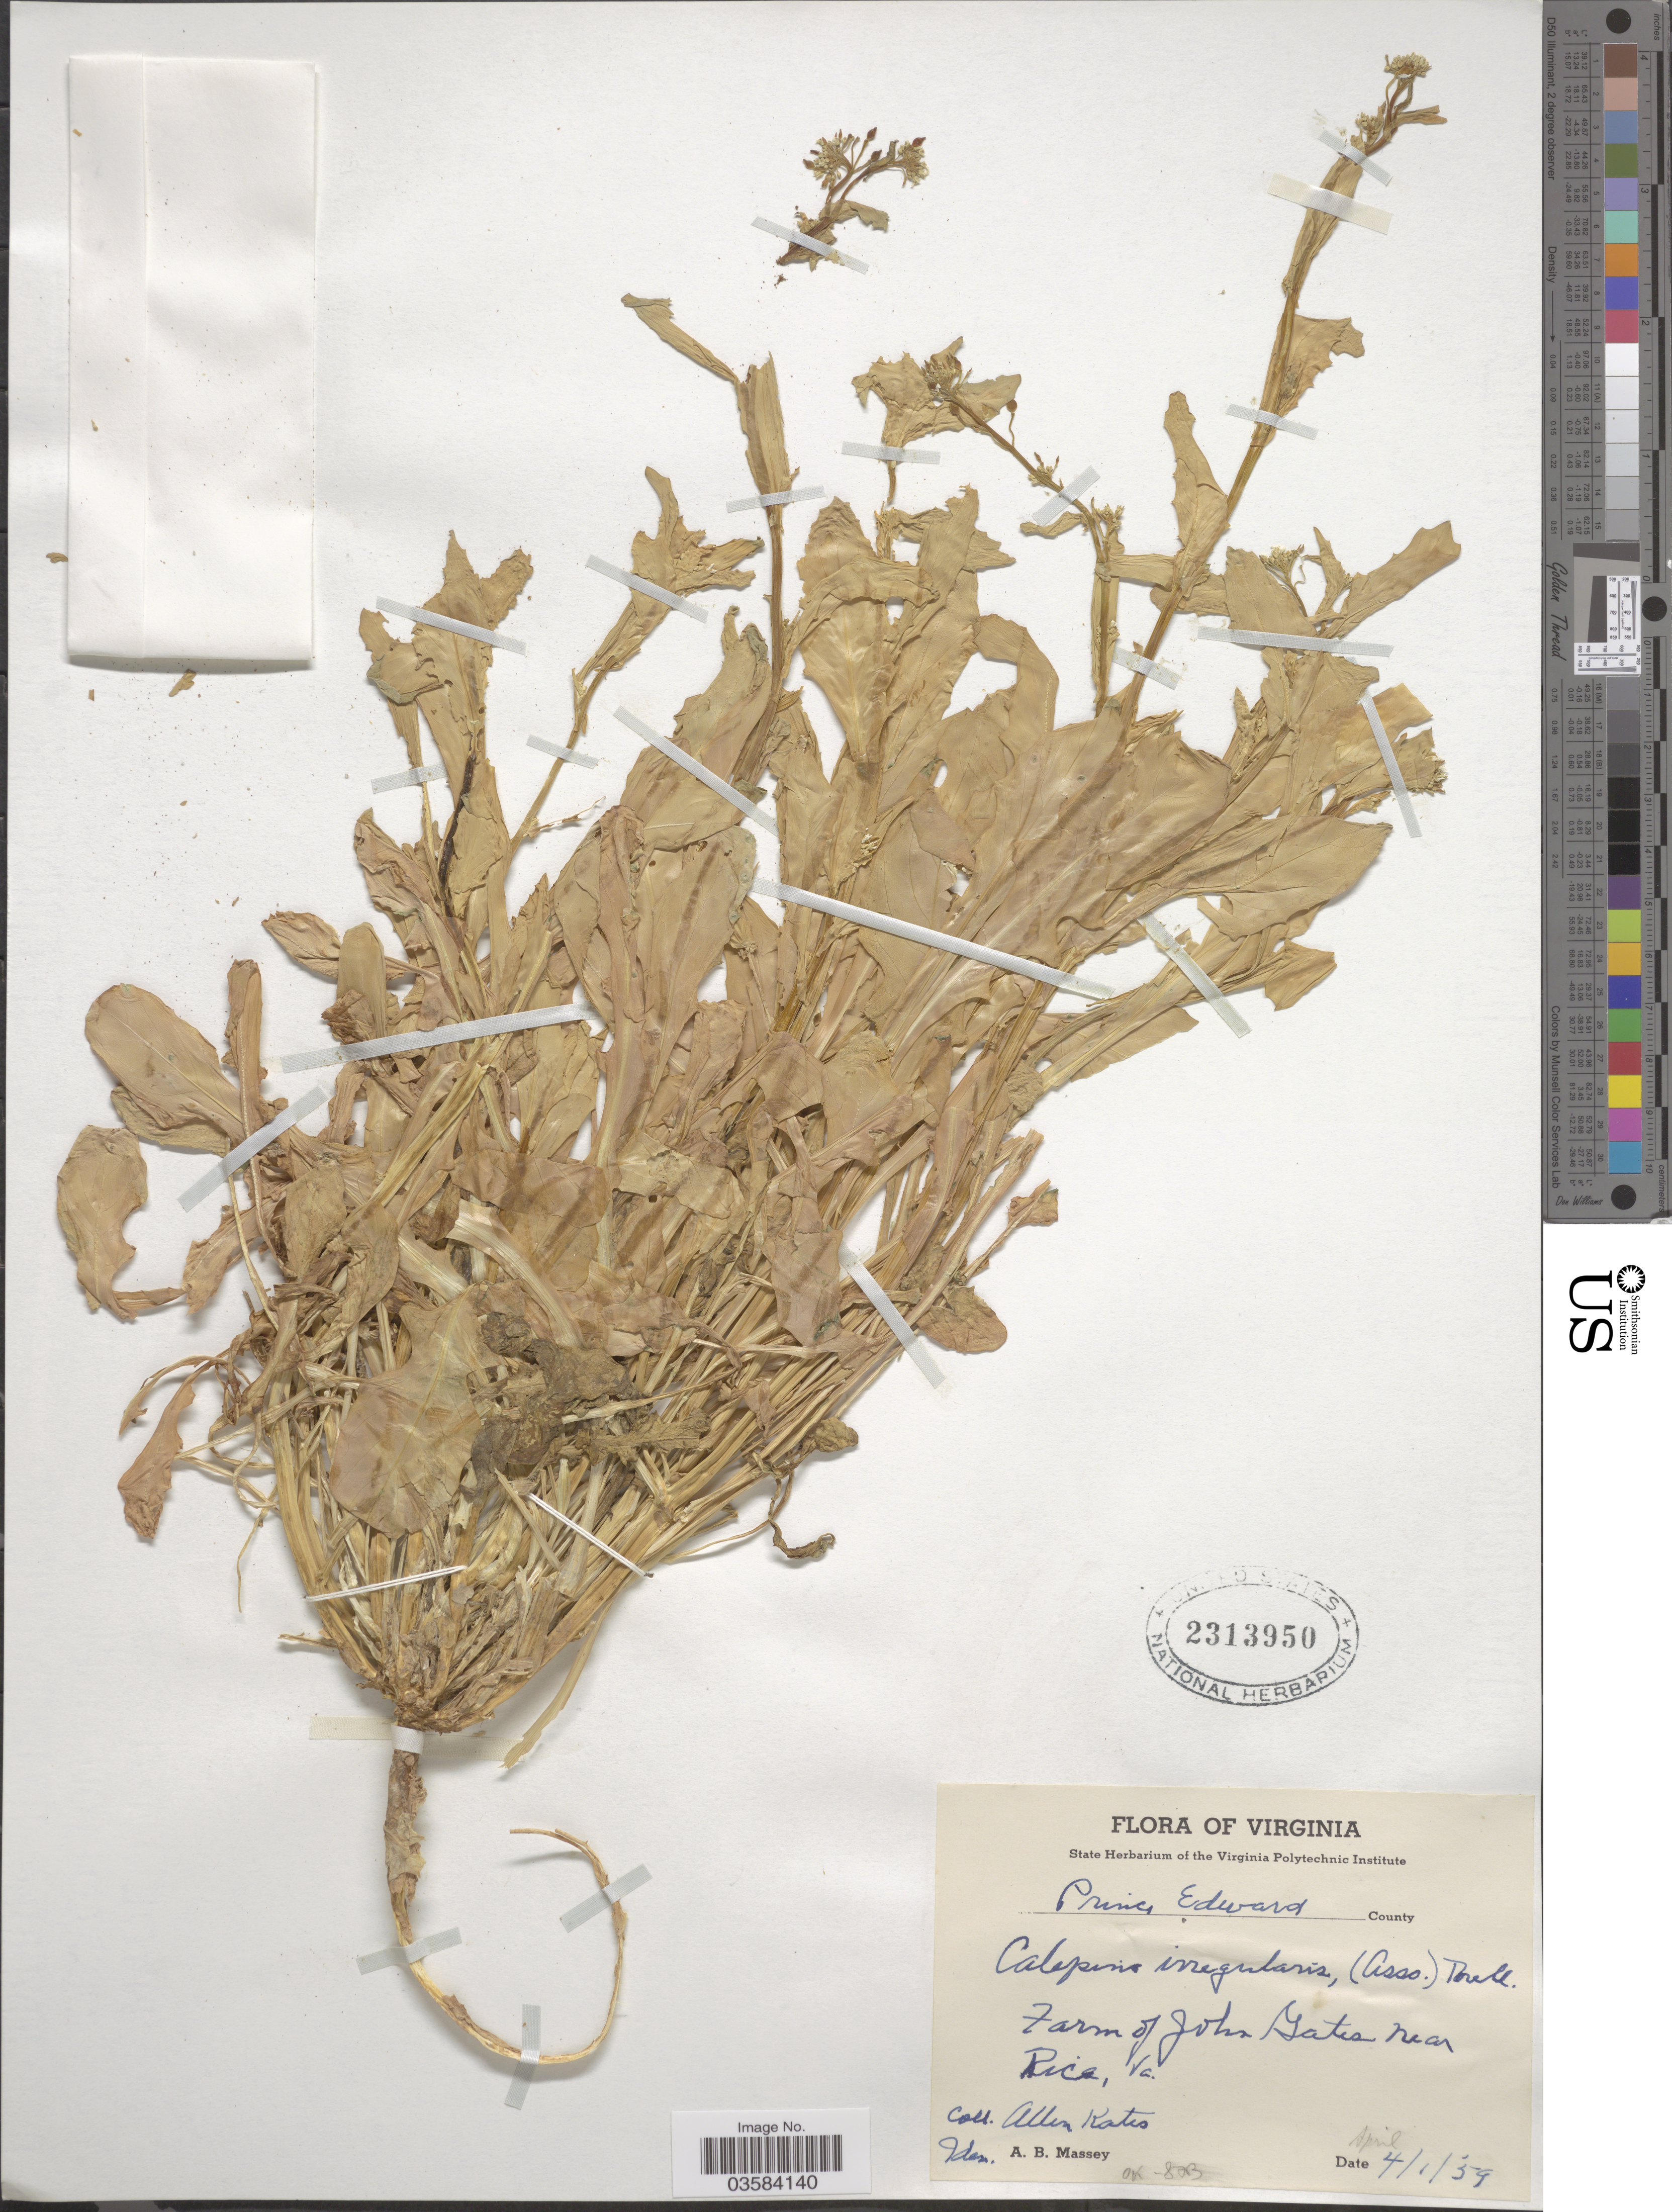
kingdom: Plantae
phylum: Tracheophyta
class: Magnoliopsida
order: Brassicales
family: Brassicaceae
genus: Calepina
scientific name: Calepina irregularis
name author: (Asso) Thell.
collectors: A. Kates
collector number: OK-8AB*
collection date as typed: Transcribed d/m/y: 1/4/59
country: United States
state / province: Virginia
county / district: Prince Edward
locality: Farm of John Gates near Rice.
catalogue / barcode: US 2313950